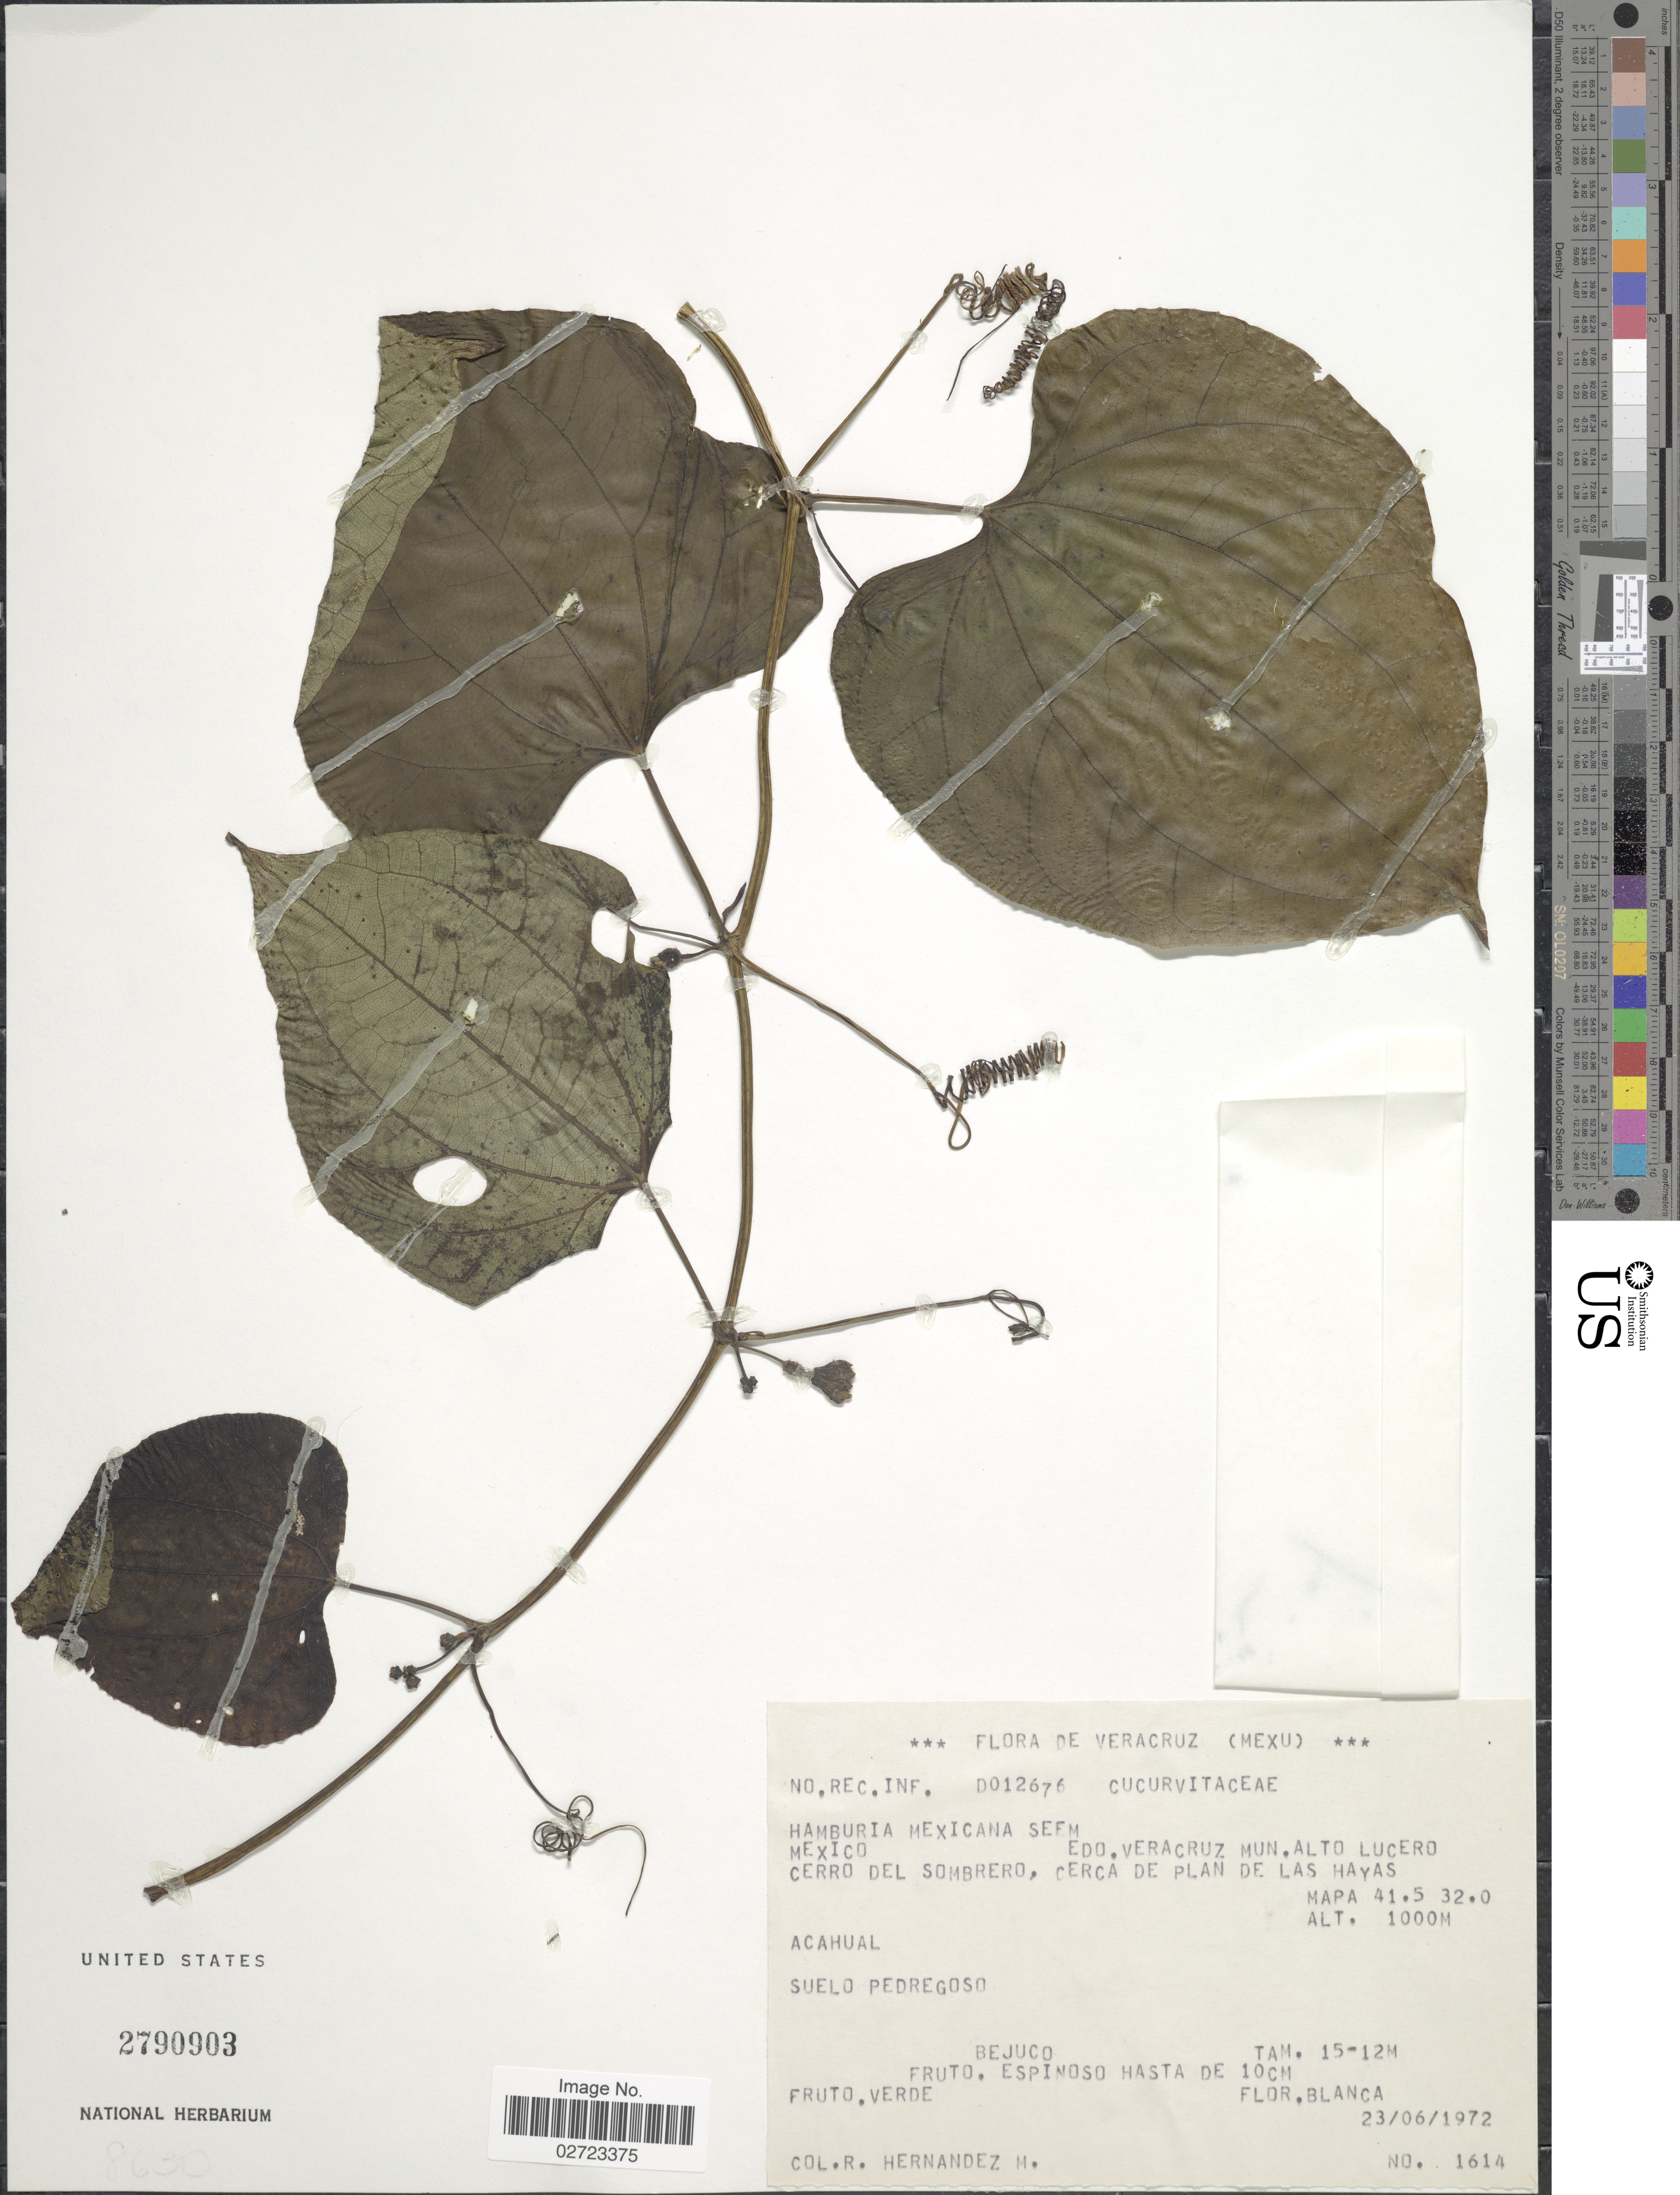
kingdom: Plantae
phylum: Tracheophyta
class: Magnoliopsida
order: Cucurbitales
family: Cucurbitaceae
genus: Hanburia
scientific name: Hanburia mexicana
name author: Seem.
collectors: R. Hernández M.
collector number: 1614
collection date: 1972-06-23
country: Mexico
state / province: Veracruz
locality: Veracruz, Mun. Alto Lucero cerro del Sombrero, cerca de Plan de Las Hayas, Mapa 41.5 32.0.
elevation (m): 1000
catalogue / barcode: US 2790903